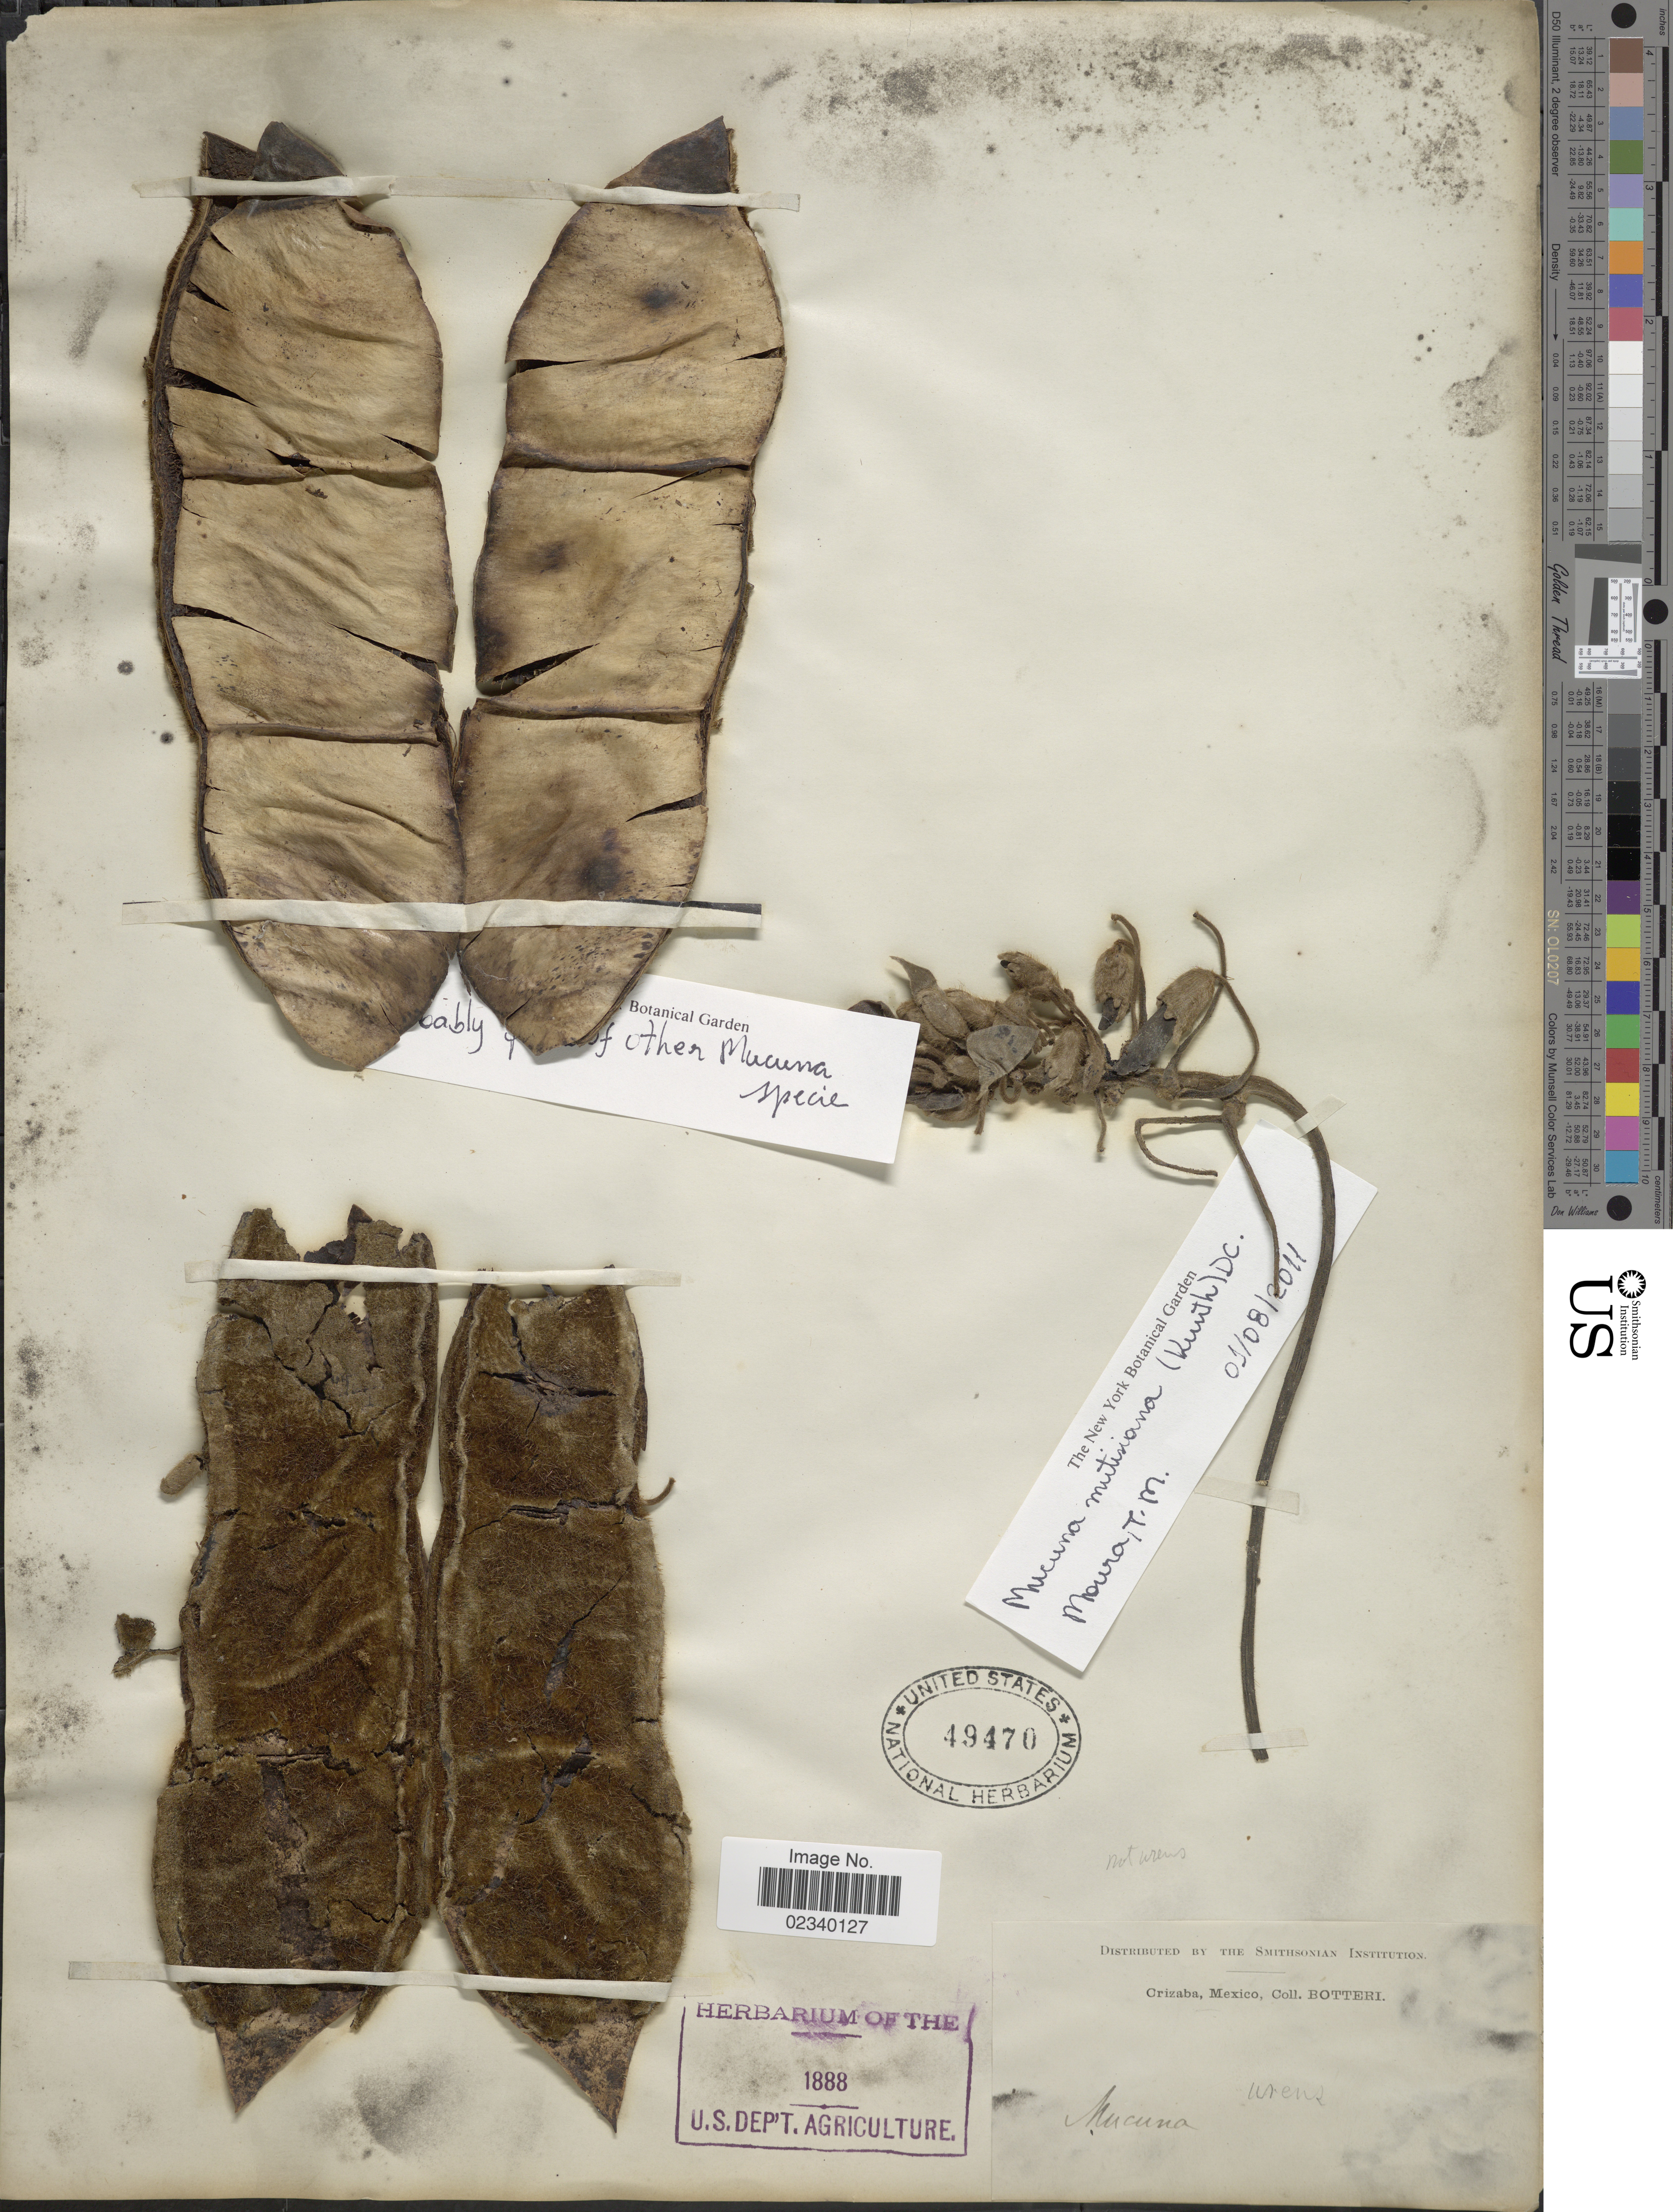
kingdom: Plantae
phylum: Tracheophyta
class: Magnoliopsida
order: Fabales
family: Fabaceae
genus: Mucuna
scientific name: Mucuna mutisiana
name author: (Kunth) DC.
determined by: Moura, T. M. de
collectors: -. Botteri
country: Mexico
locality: Orizaba. Mucuna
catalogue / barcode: US 49470